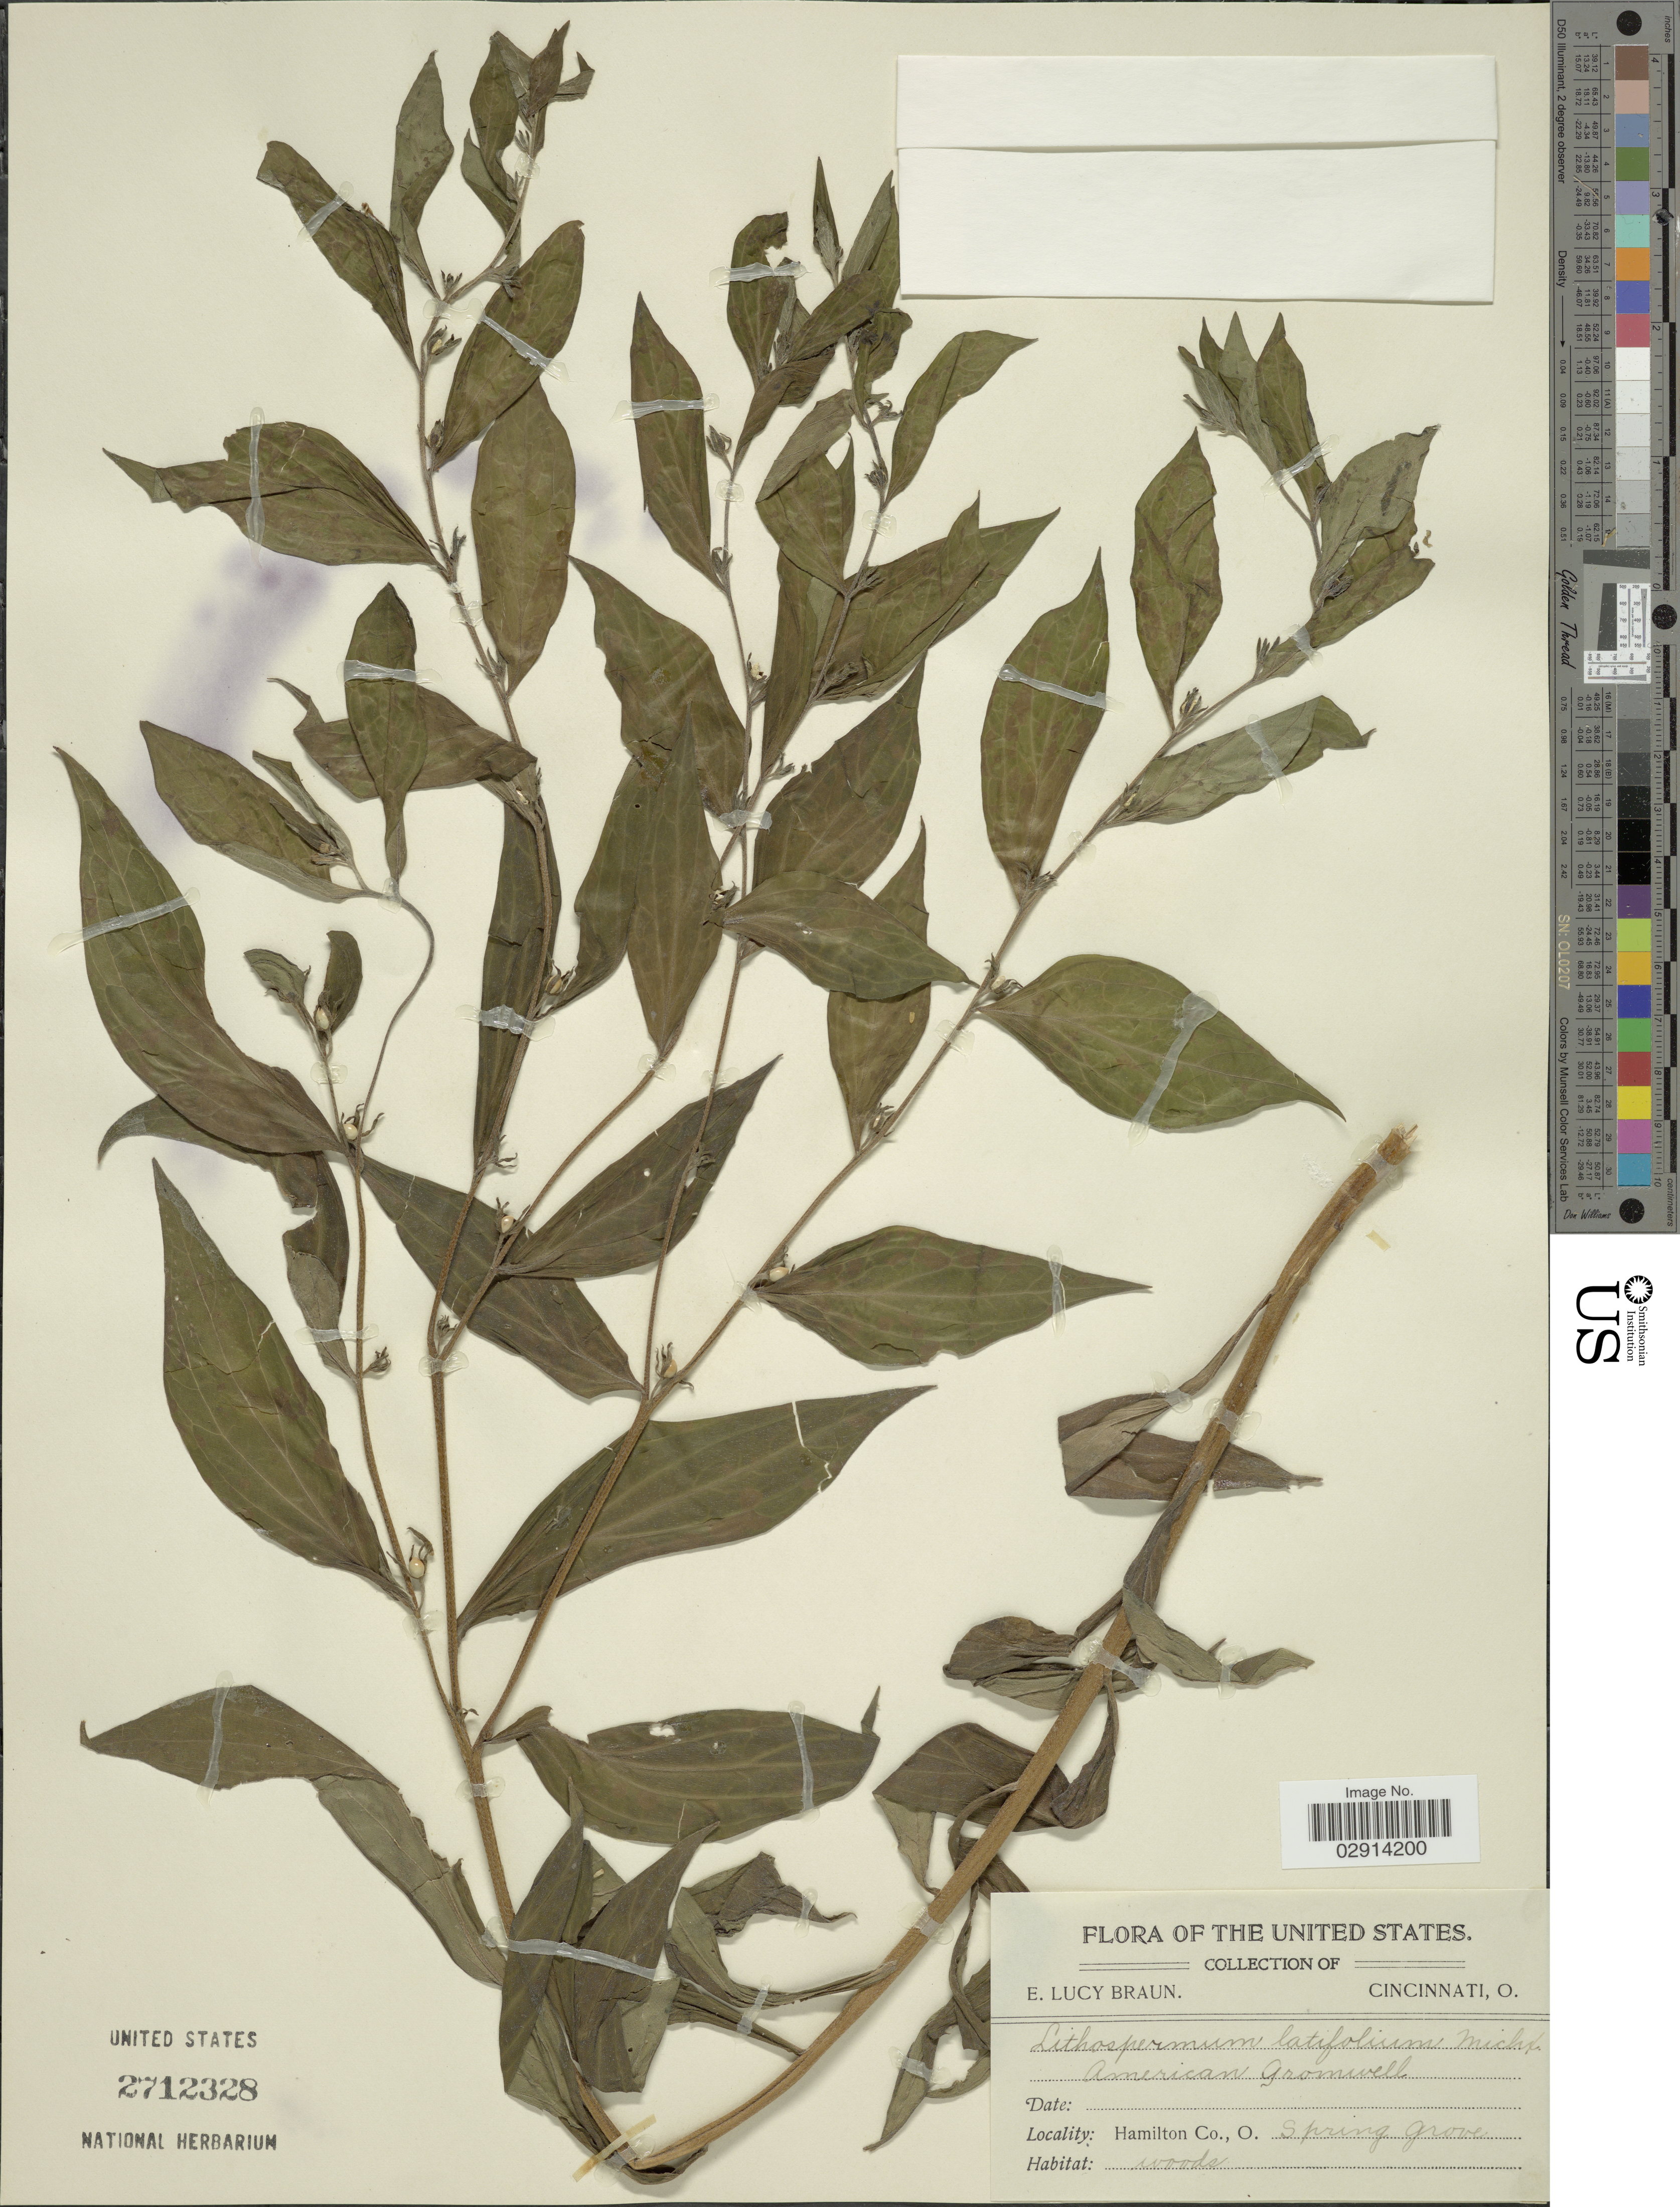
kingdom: Plantae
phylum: Tracheophyta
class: Magnoliopsida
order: Boraginales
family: Boraginaceae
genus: Lithospermum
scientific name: Lithospermum latifolium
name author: Michx.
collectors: E. L. Braun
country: United States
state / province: Ohio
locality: Hamilton Co., O. Spring Grove.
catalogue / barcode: US 2712328